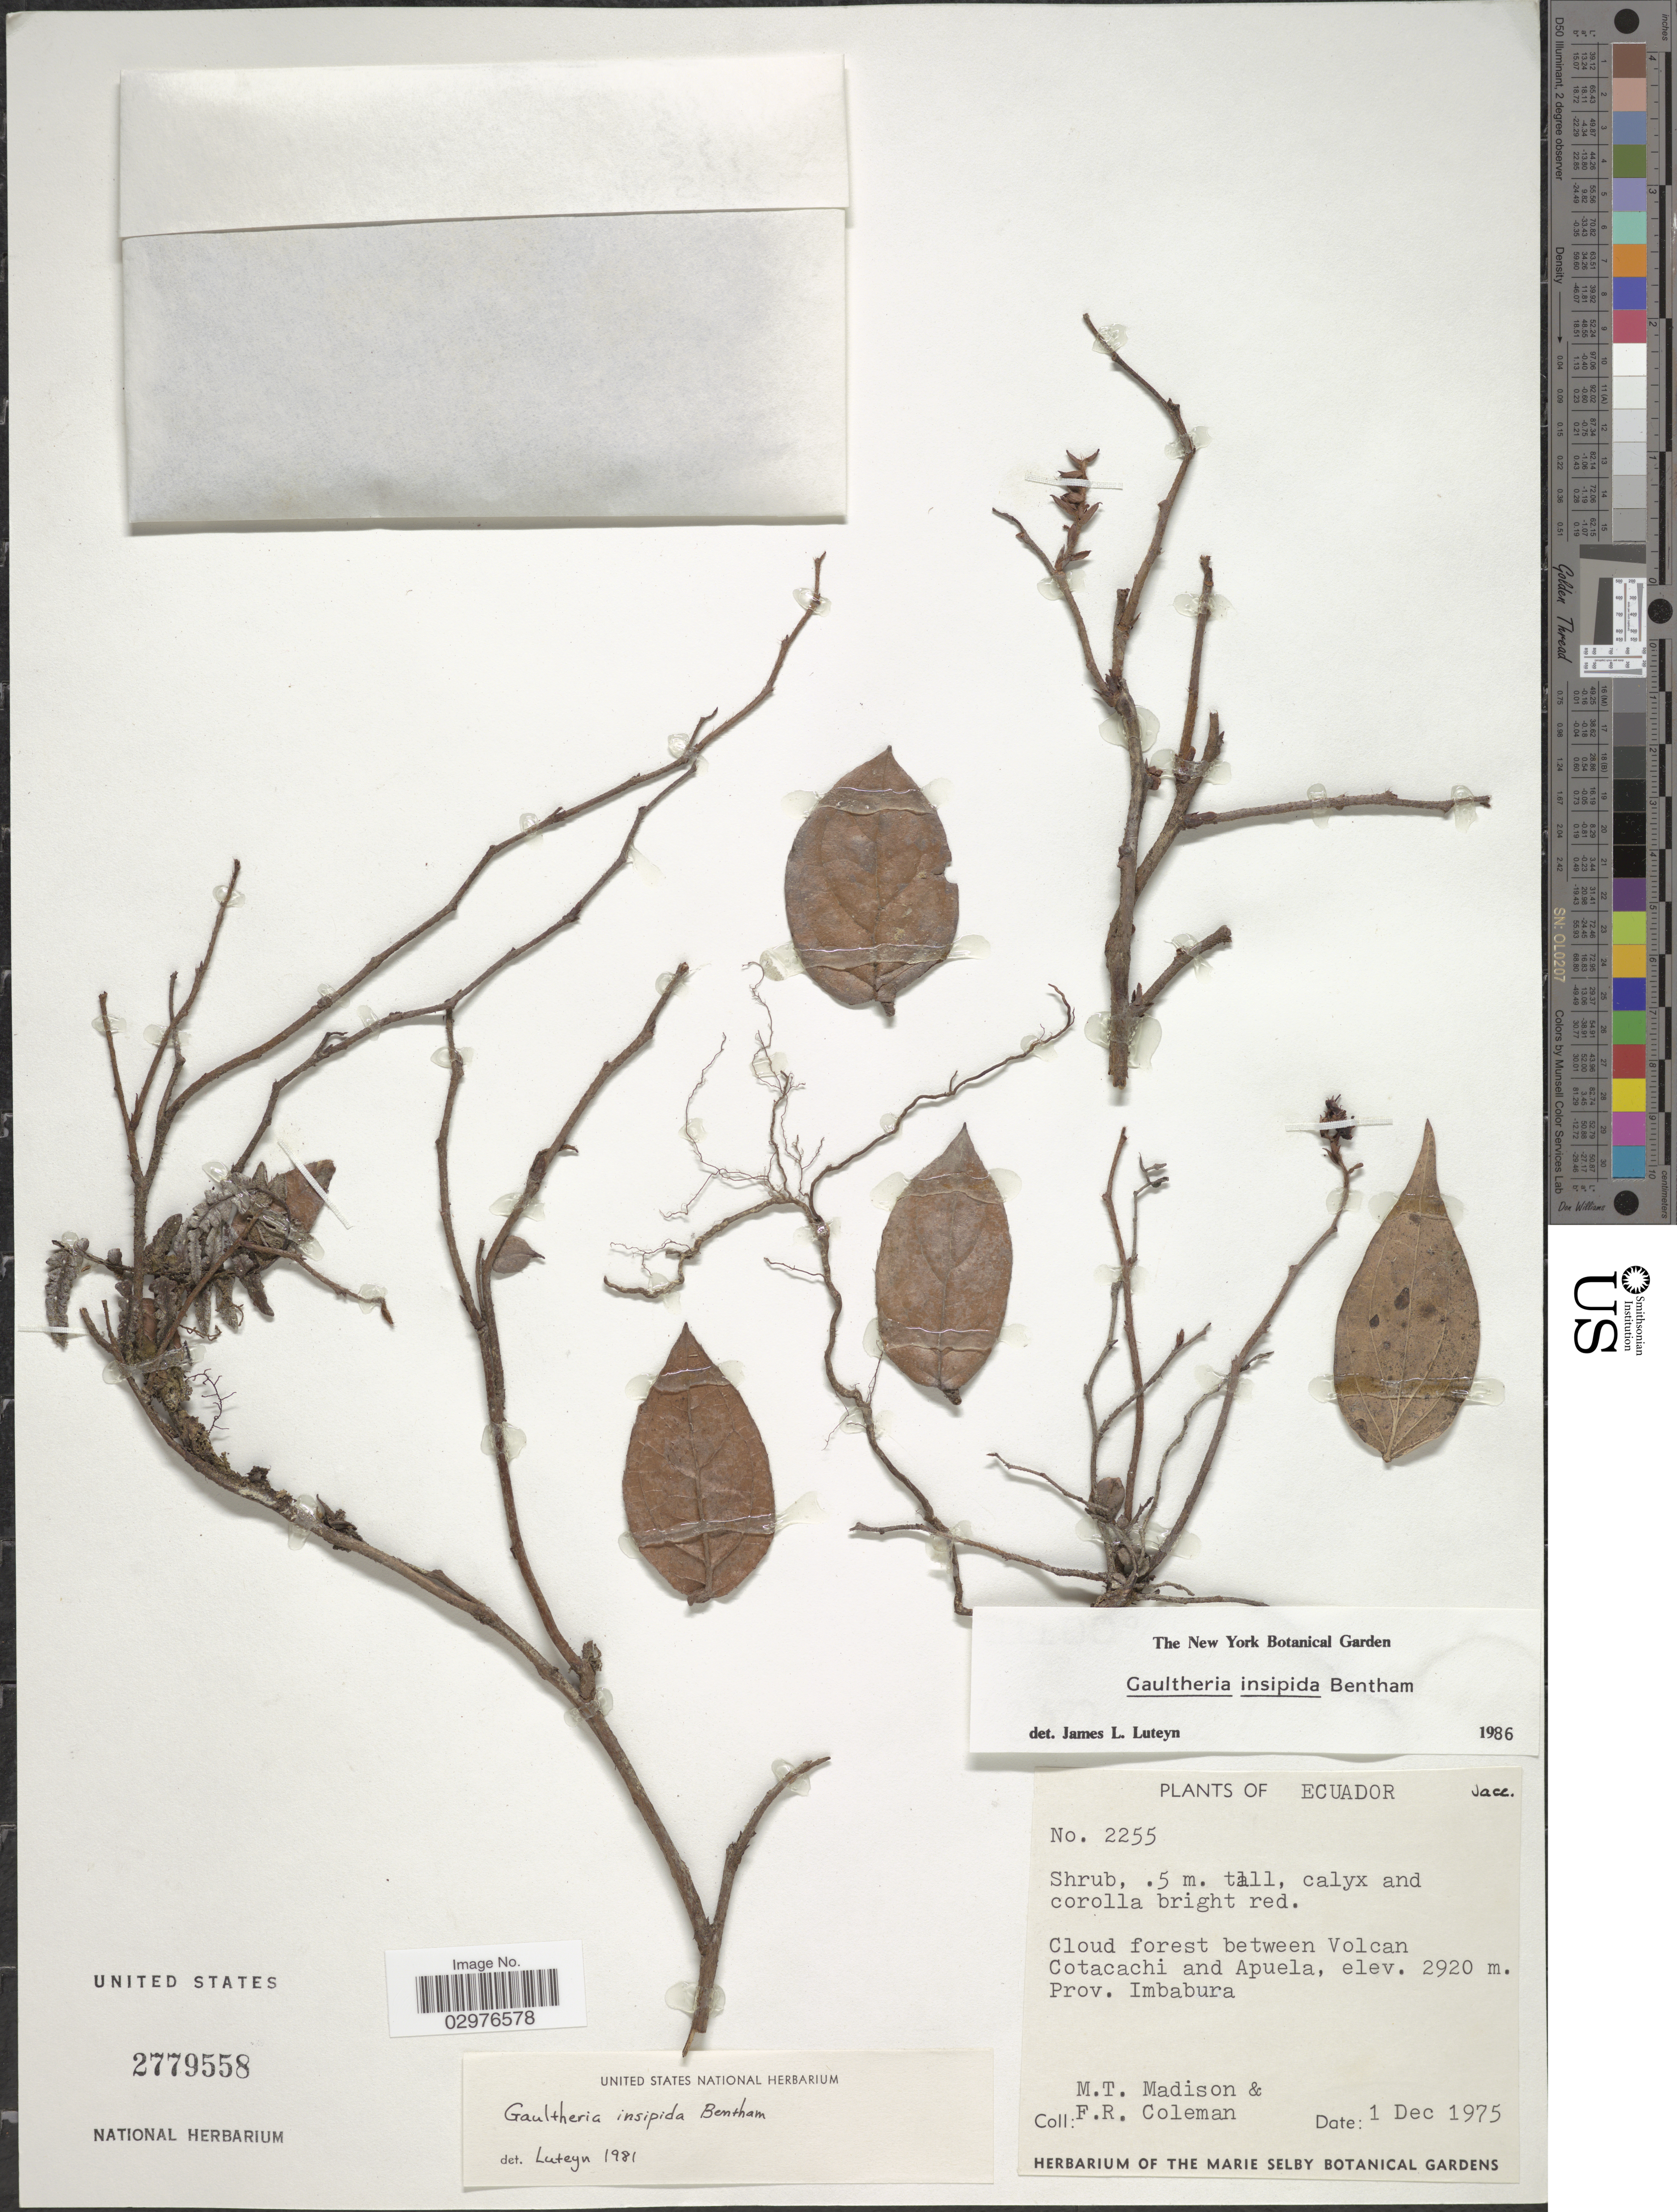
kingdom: Plantae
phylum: Tracheophyta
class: Magnoliopsida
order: Ericales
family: Ericaceae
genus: Gaultheria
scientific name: Gaultheria insipida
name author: Benth.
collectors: M. T. Madison & F. Coleman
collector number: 2255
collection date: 1975-12-01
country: Ecuador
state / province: Imbabura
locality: Between Volcan Cotacachi and Apuela.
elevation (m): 2920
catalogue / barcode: US 2779558